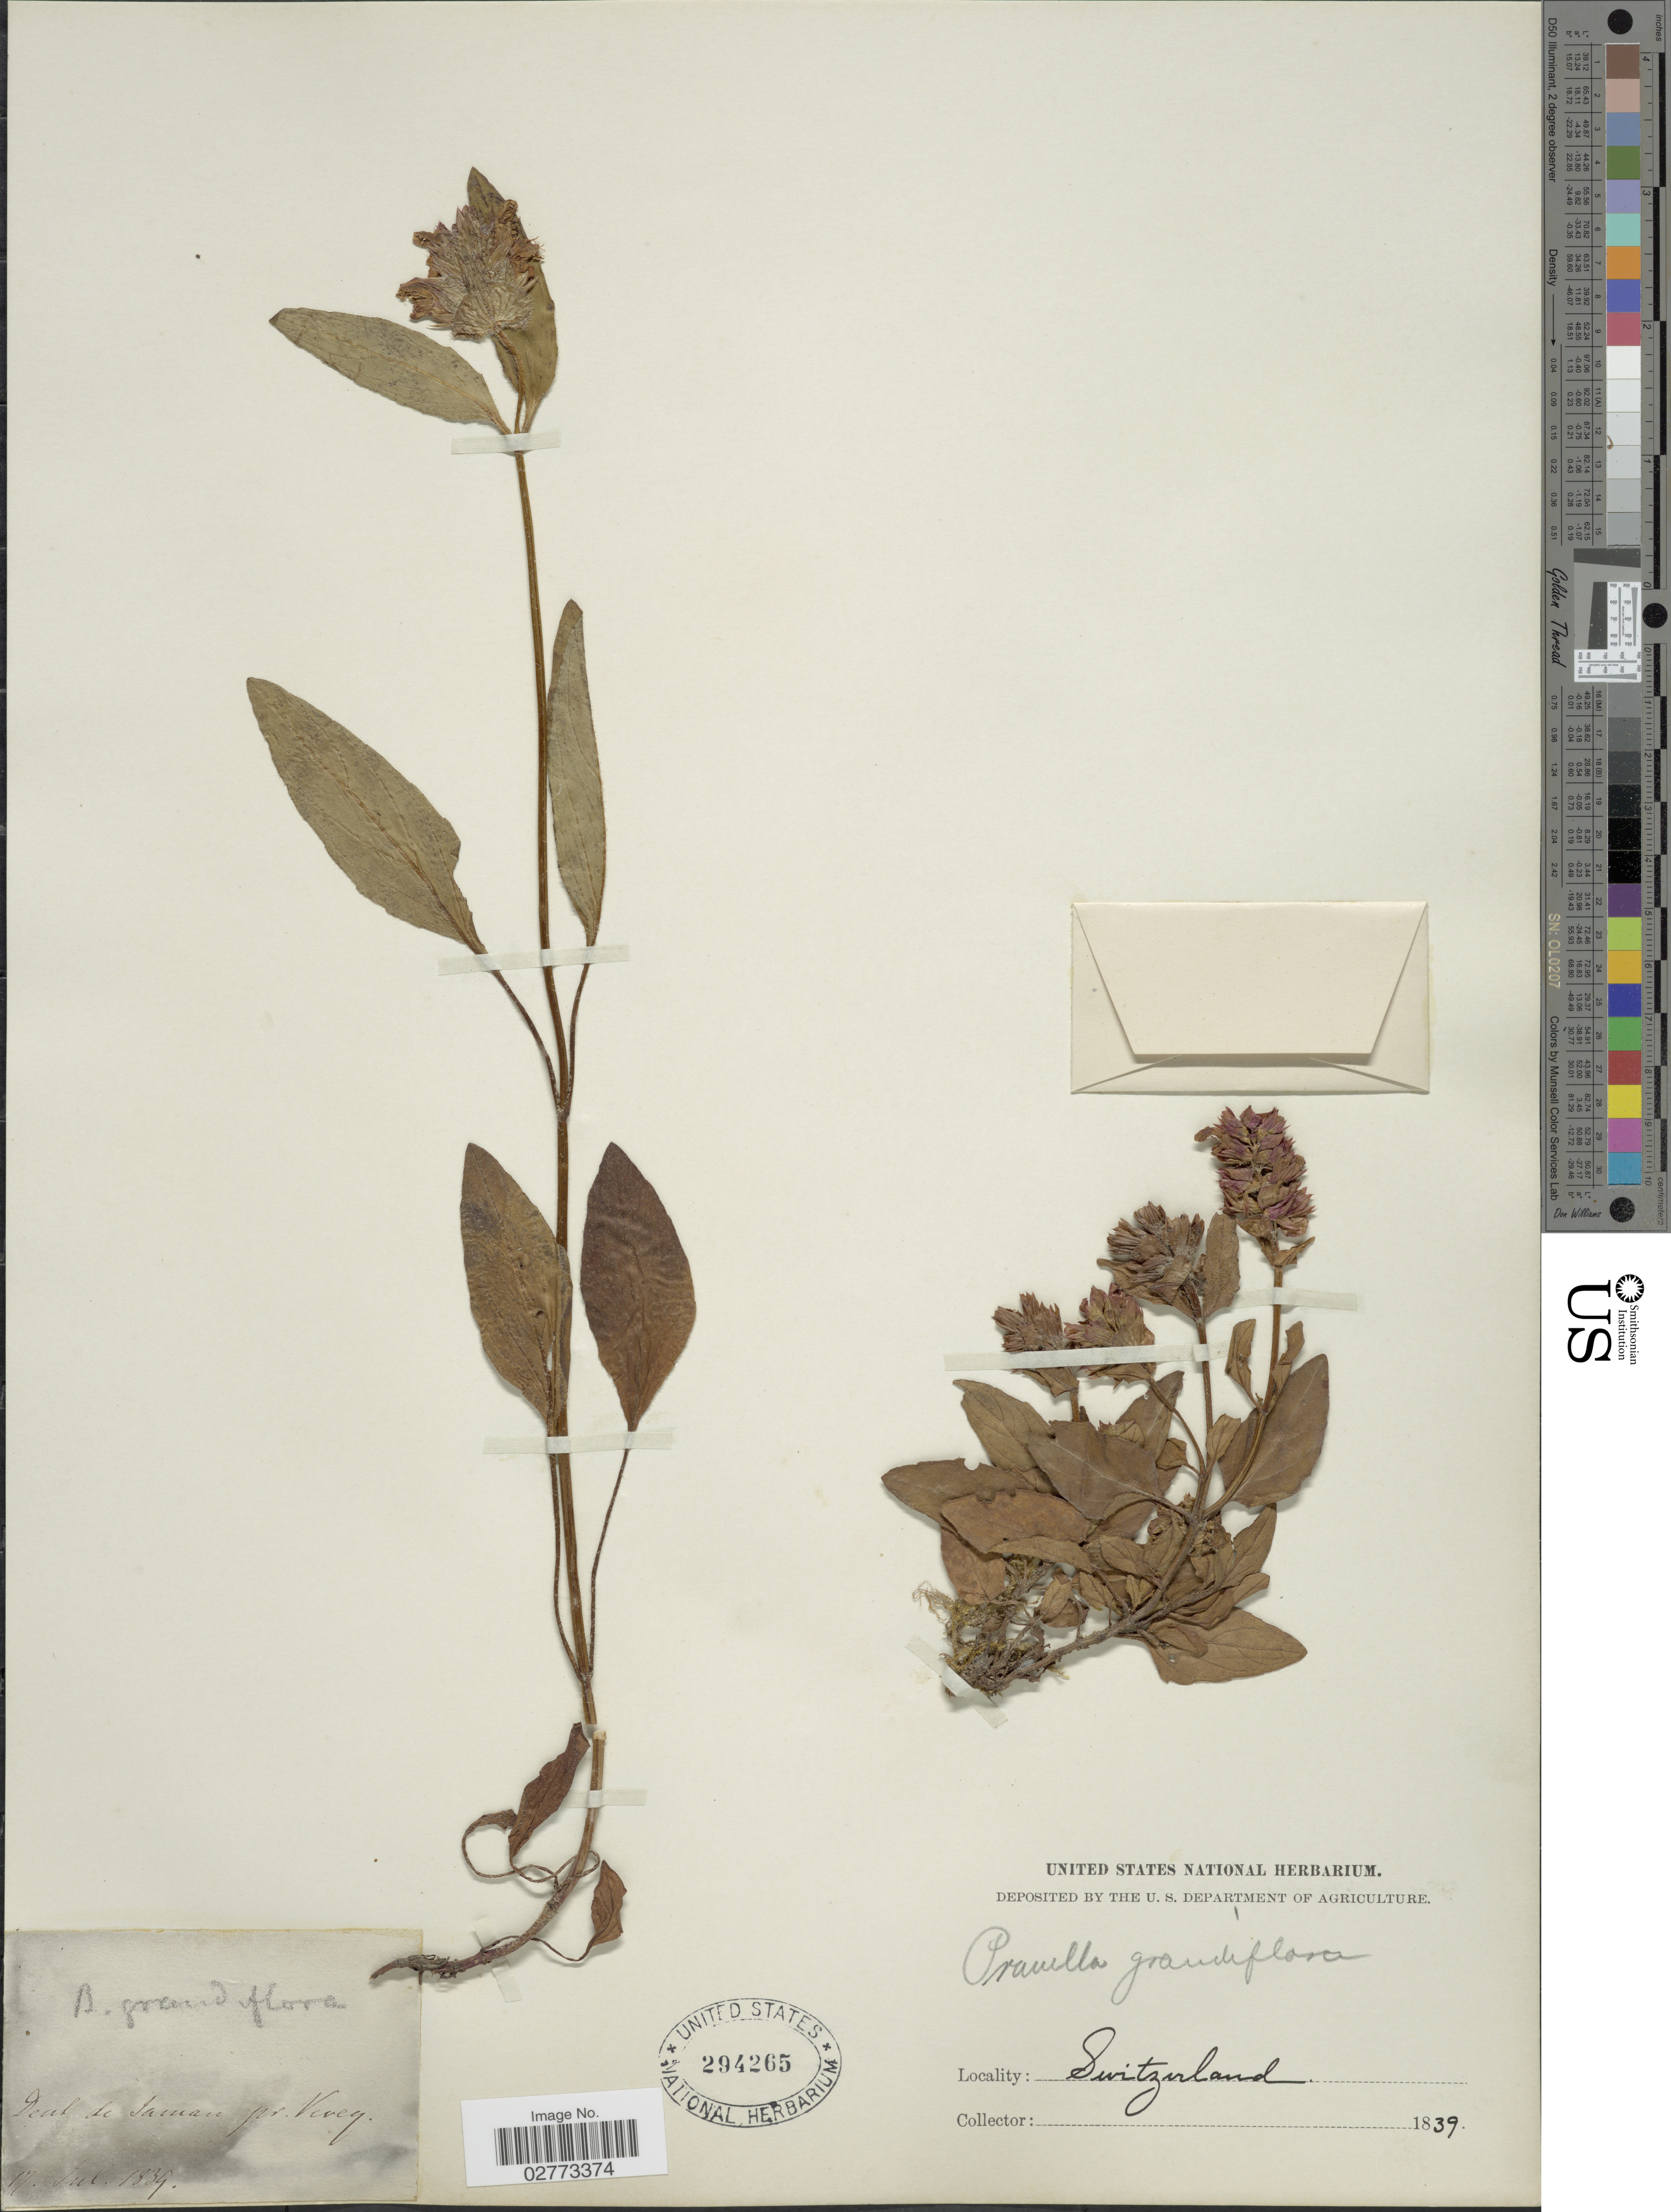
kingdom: Plantae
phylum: Tracheophyta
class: Magnoliopsida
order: Lamiales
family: Lamiaceae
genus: Prunella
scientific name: Prunella grandiflora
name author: (L.) Turra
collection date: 1893-07-17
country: Switzerland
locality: Dent. de Sanan pr. Vevey.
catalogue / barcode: US 294265